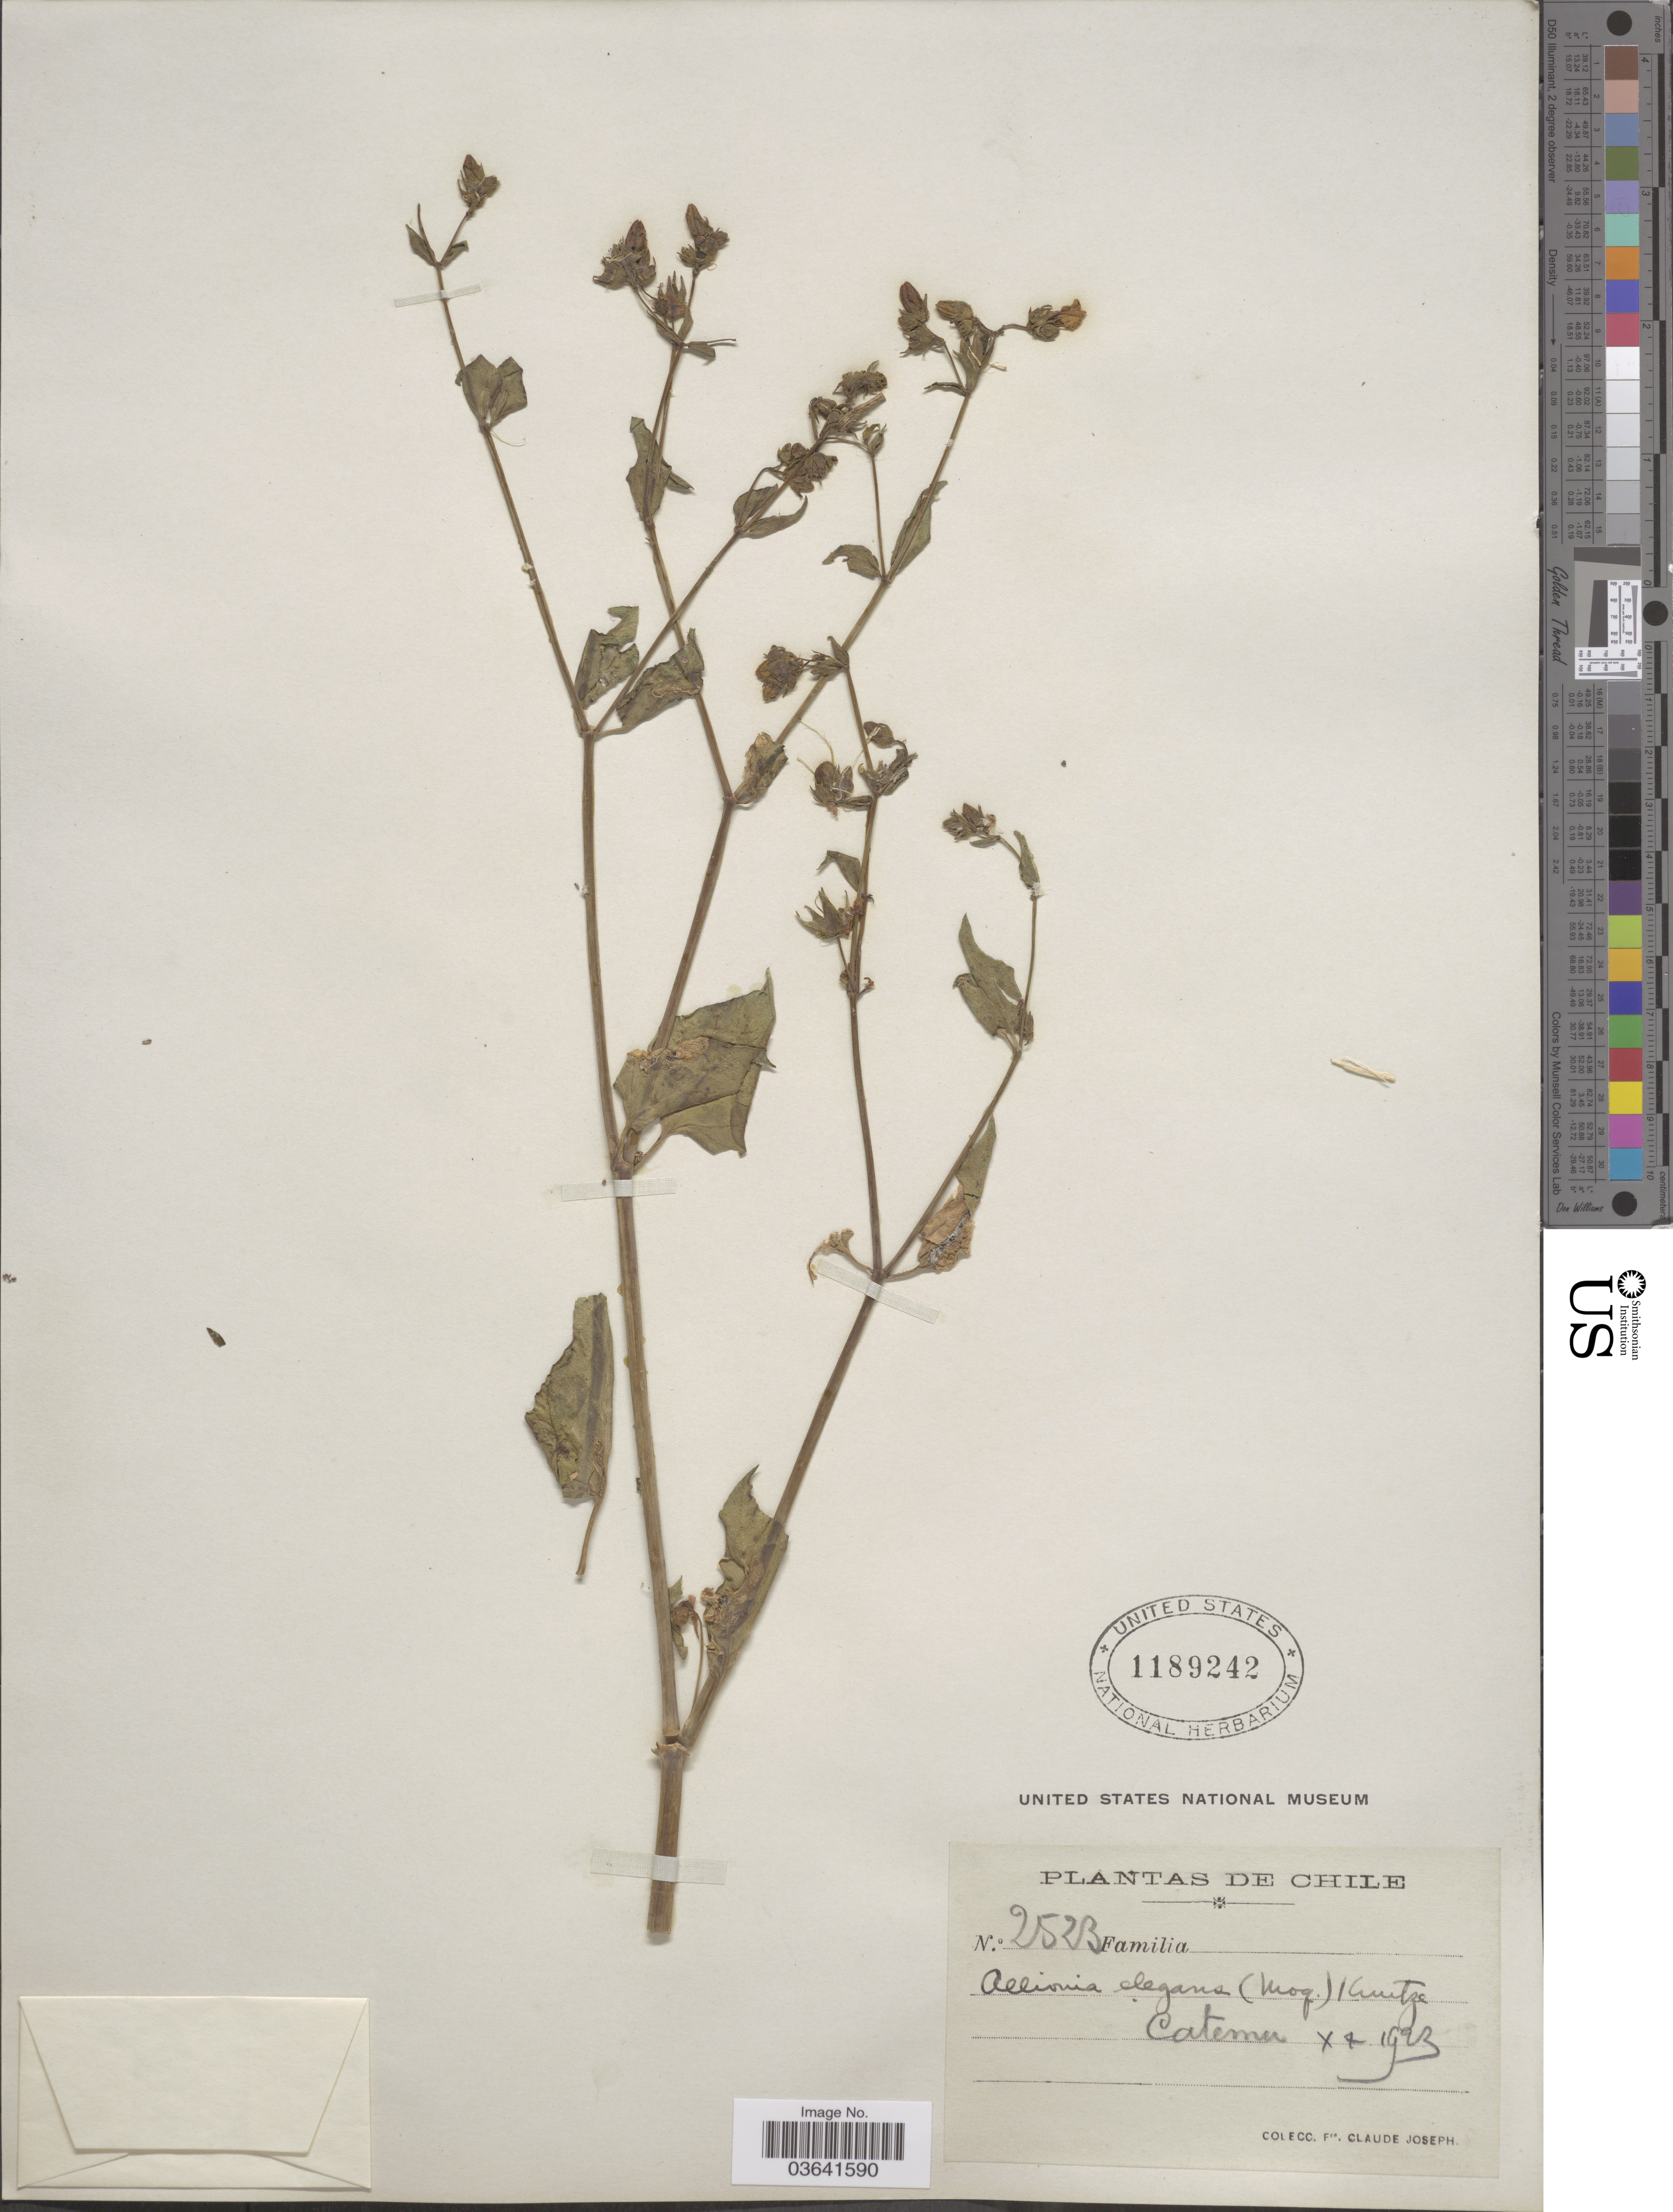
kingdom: Plantae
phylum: Tracheophyta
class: Magnoliopsida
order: Caryophyllales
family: Nyctaginaceae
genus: Mirabilis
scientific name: Mirabilis elegans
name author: (Choisy) Heimerl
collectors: Bro. Claude-Joseph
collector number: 2523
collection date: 1923-10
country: Chile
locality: Catema.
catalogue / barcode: US 1189242